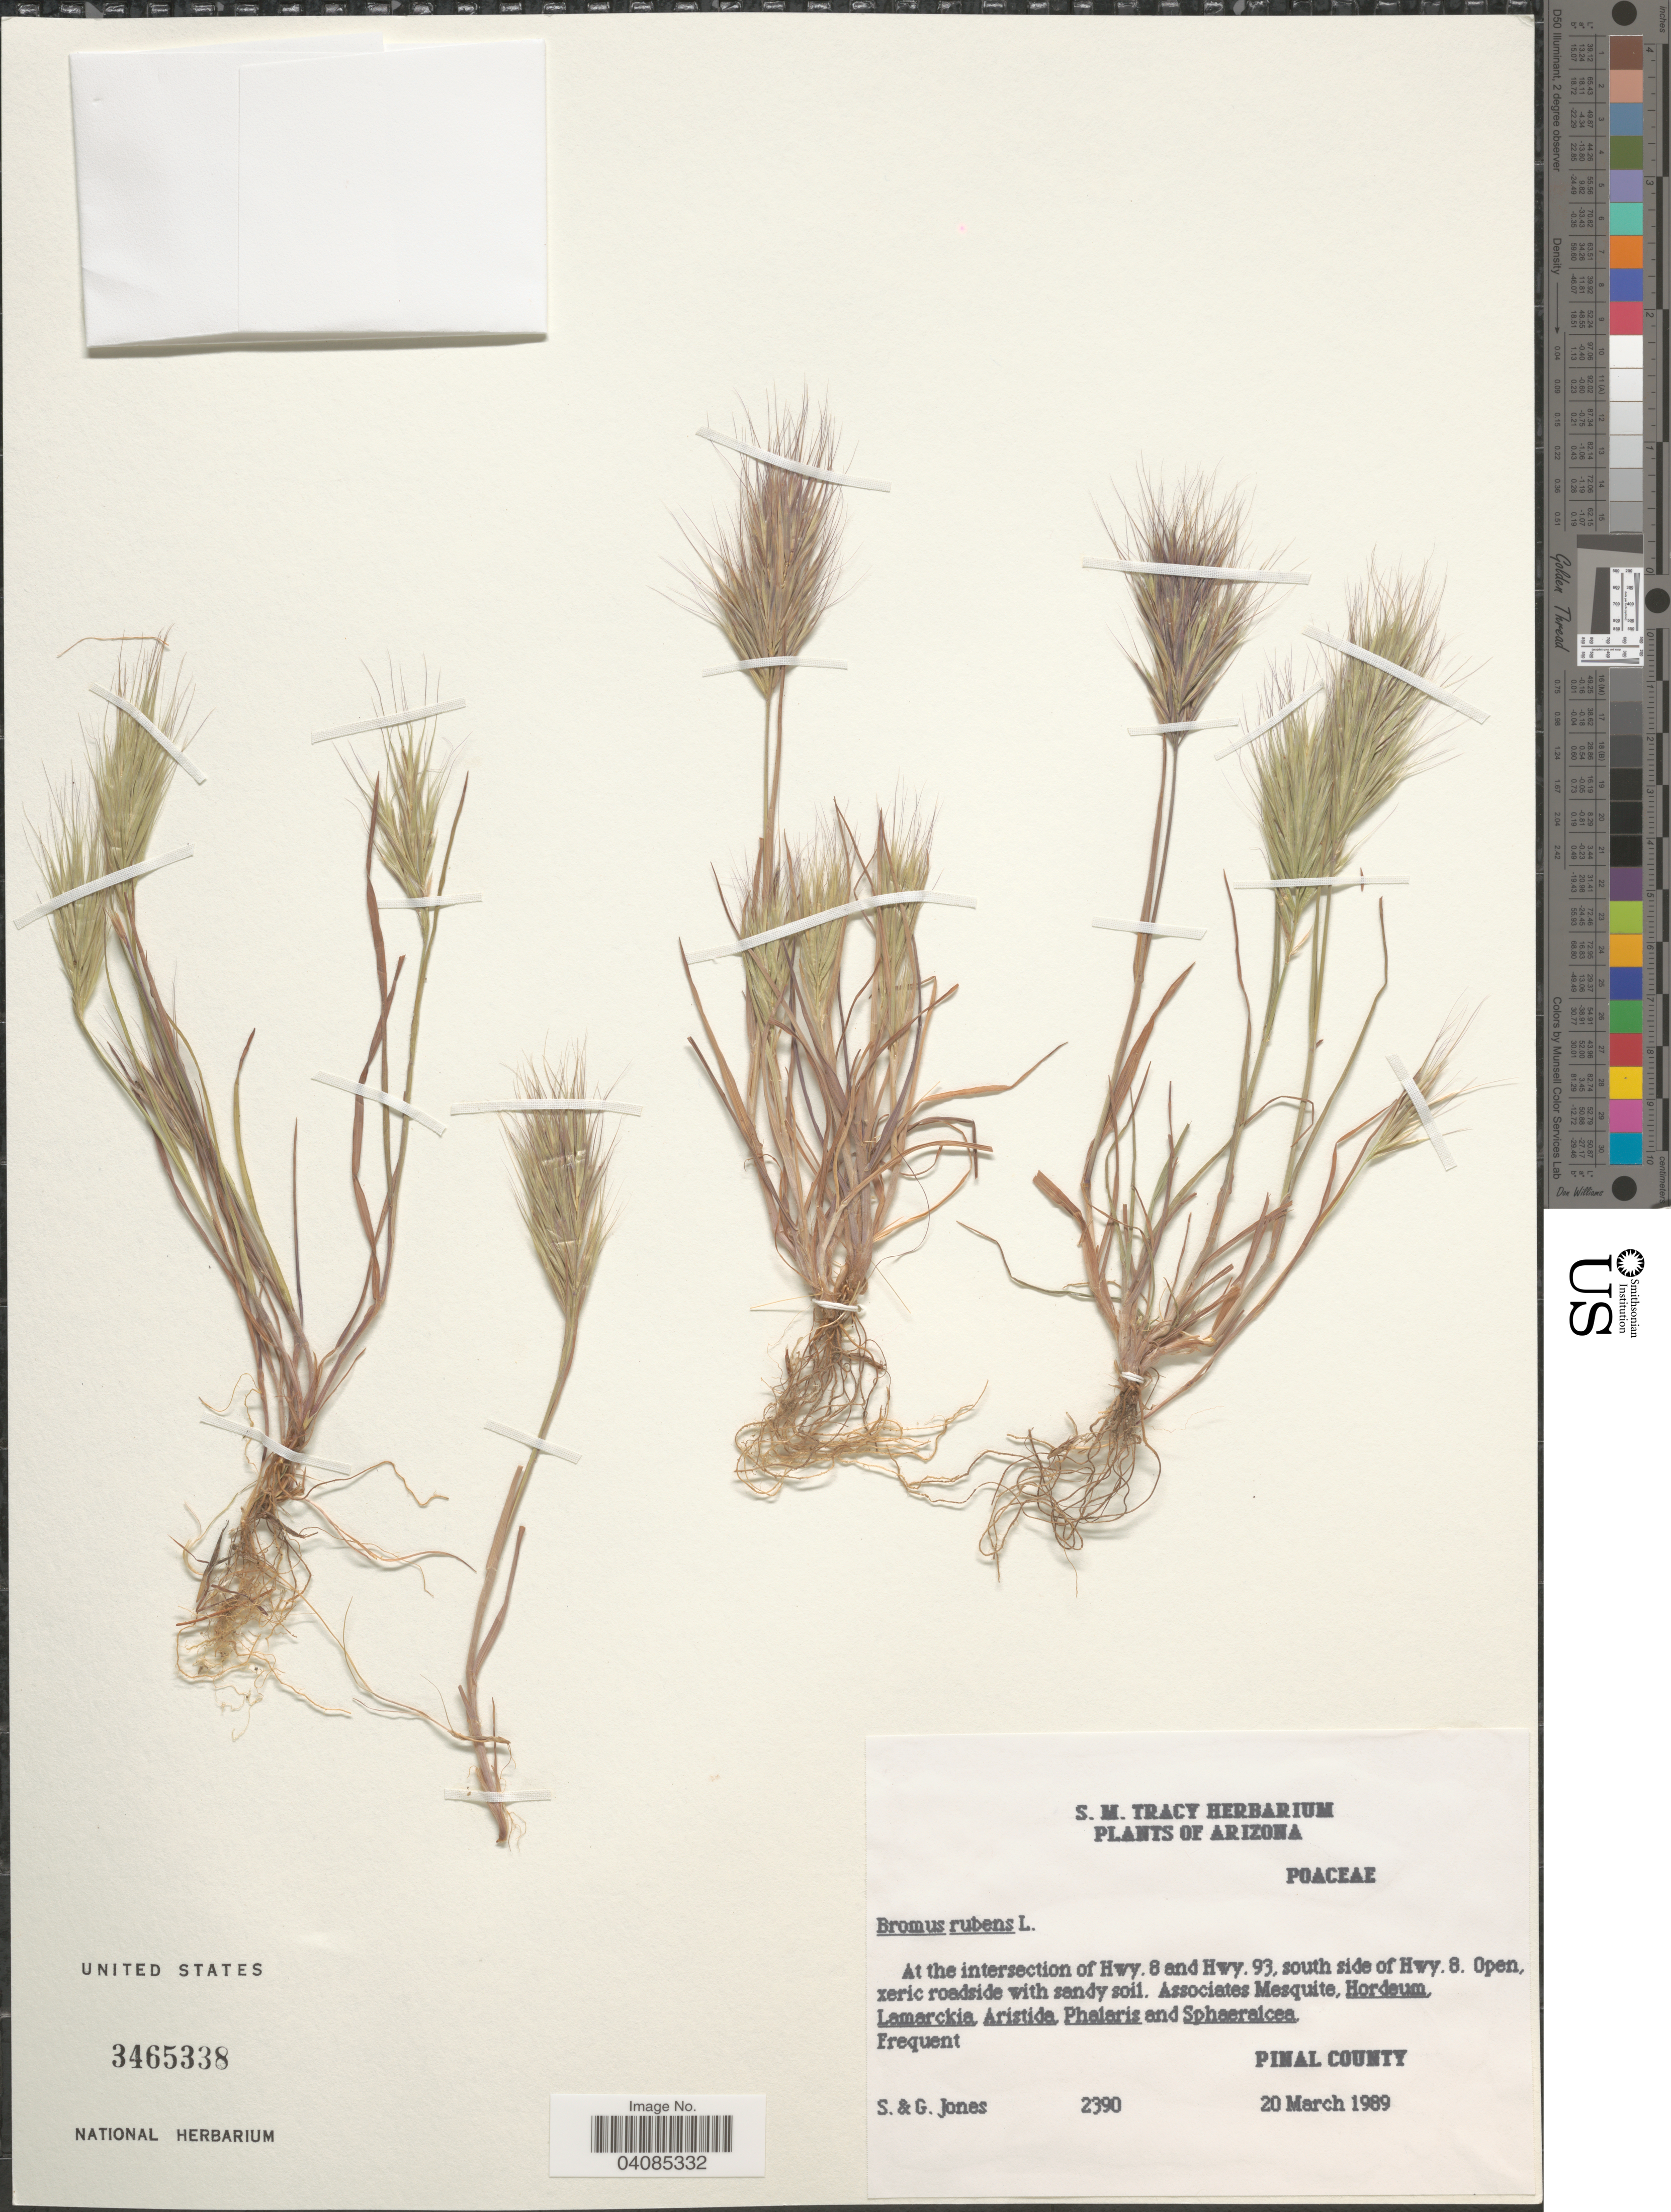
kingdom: Plantae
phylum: Tracheophyta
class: Liliopsida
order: Poales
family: Poaceae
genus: Bromus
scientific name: Bromus rubens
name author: L.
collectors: S. Jones & G. Jones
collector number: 2390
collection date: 1989-03-20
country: United States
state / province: Arizona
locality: At the intersection of Hwy. 8 and Hwy. 93, south side of Hwy. 8. Pinal County.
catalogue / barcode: US 3465338